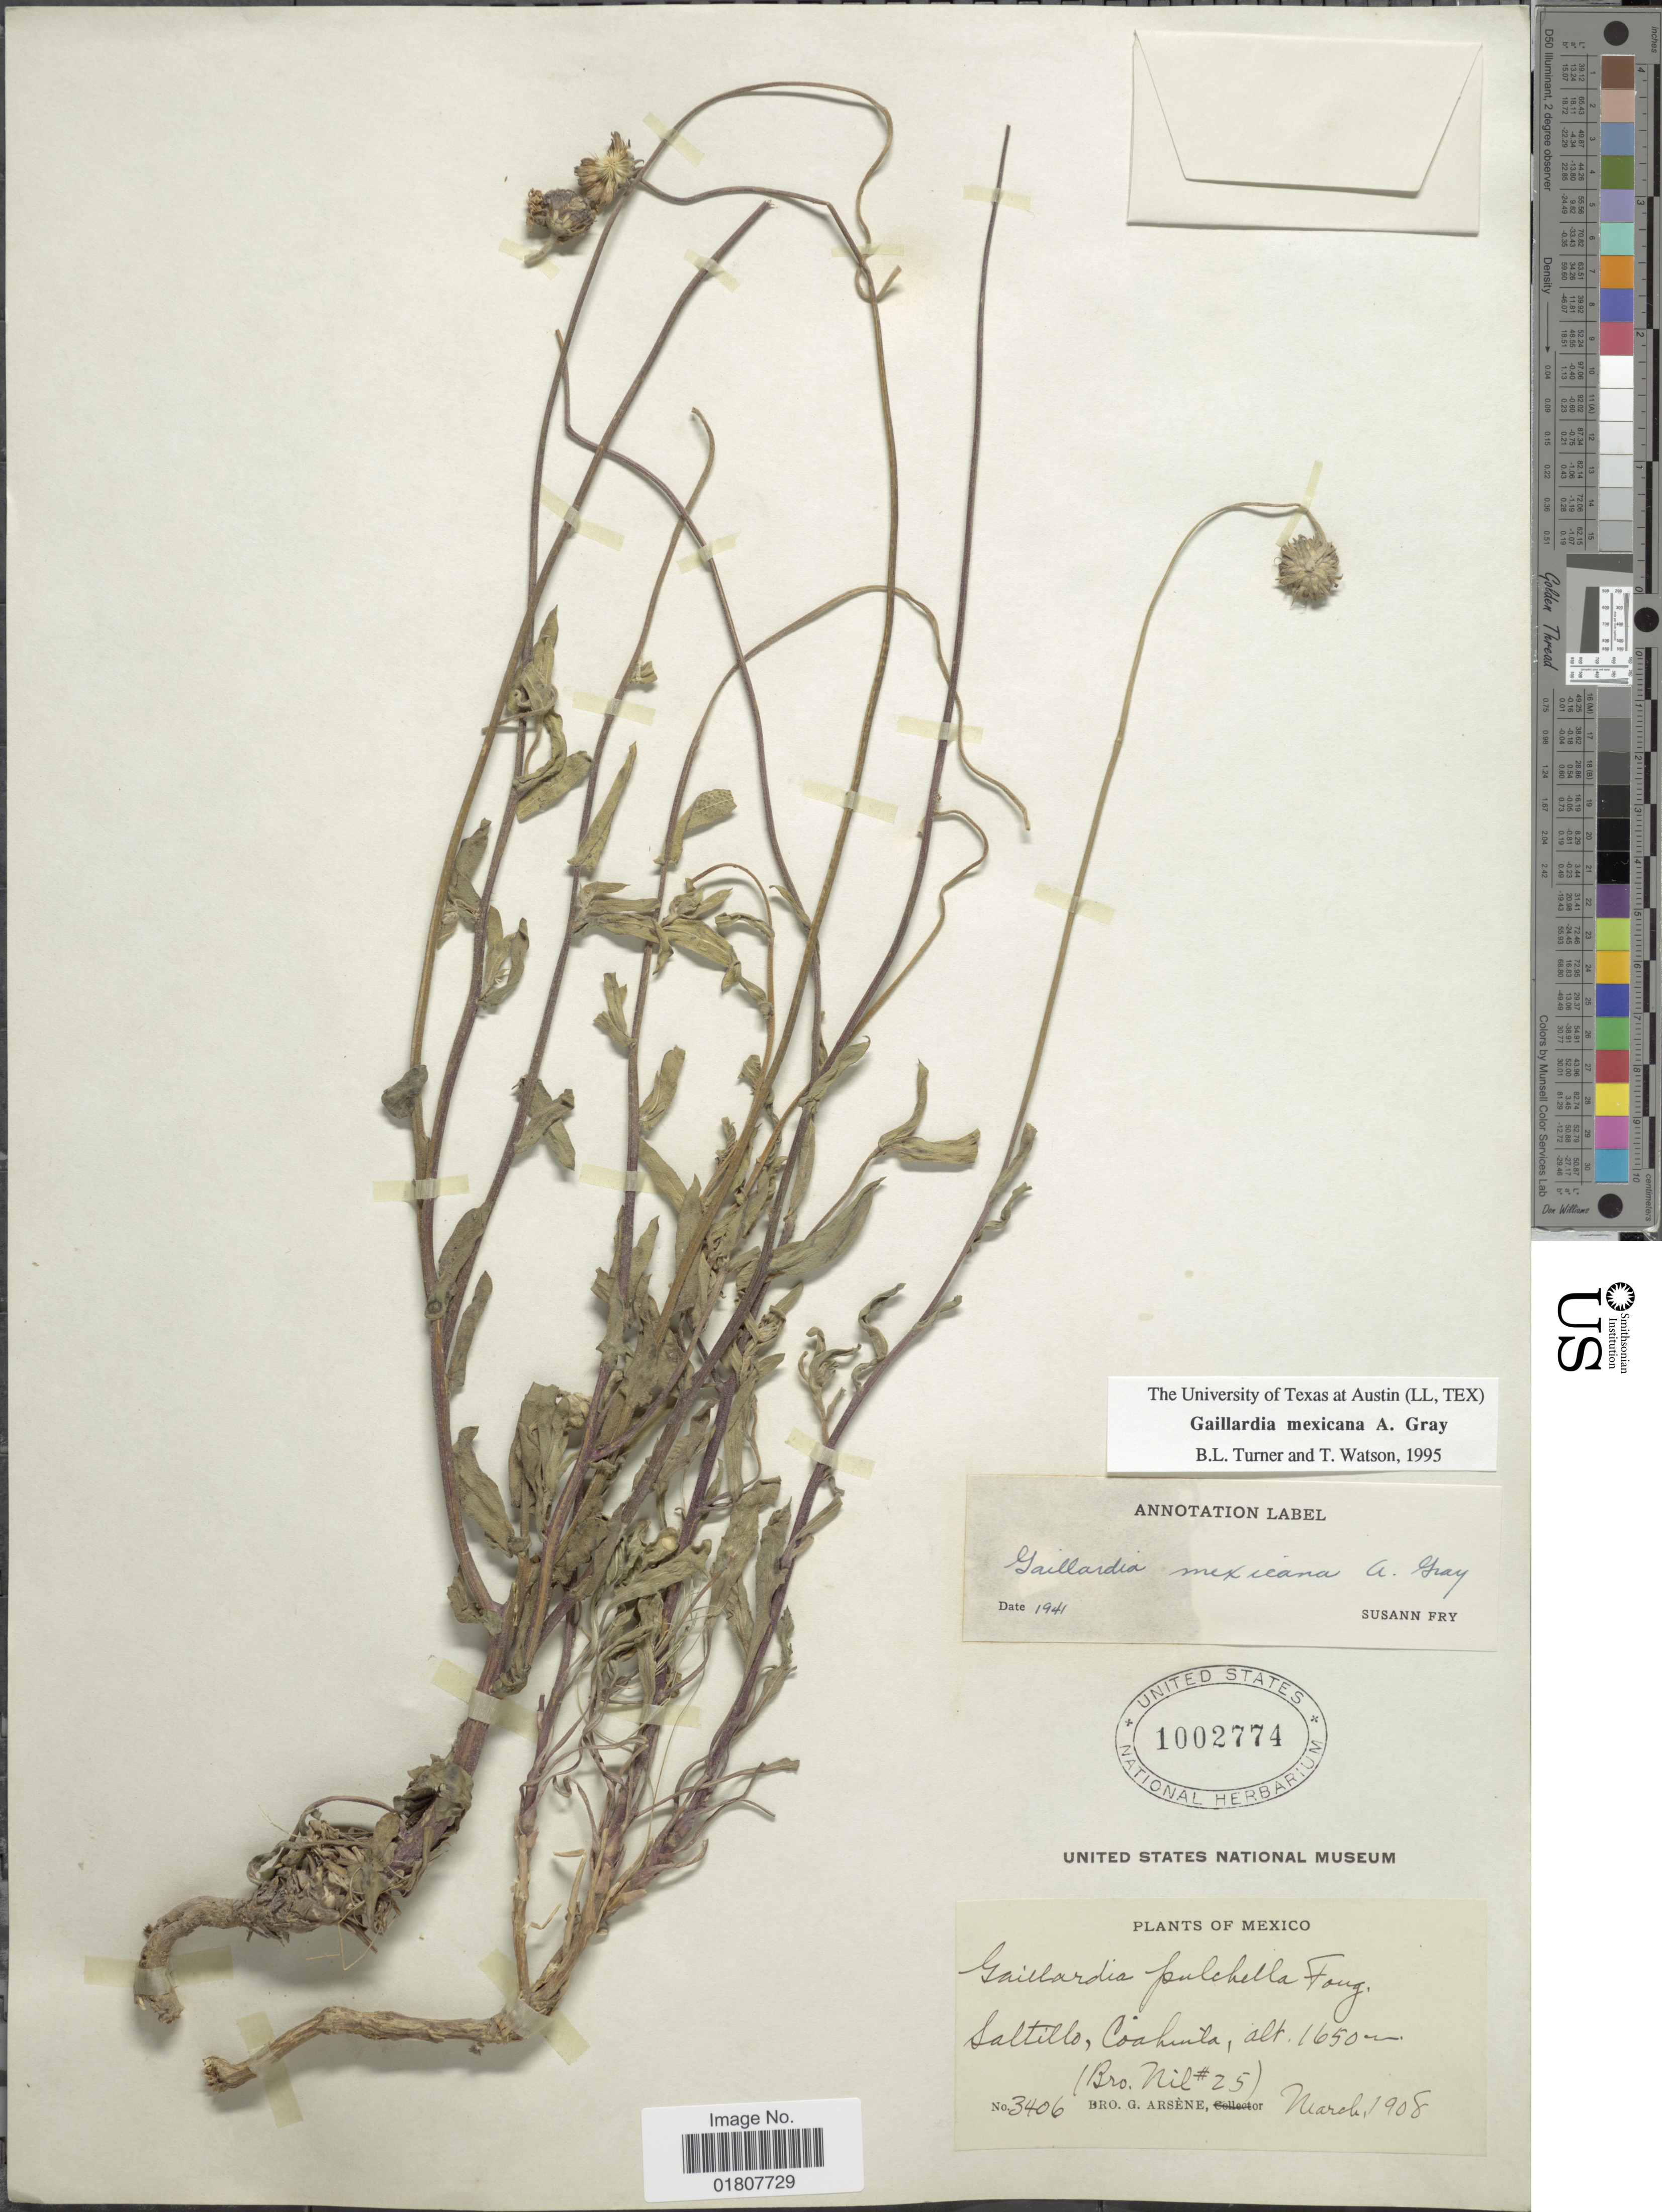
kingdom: Plantae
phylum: Tracheophyta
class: Magnoliopsida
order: Asterales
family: Asteraceae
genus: Gaillardia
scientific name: Gaillardia mexicana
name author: A. Gray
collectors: Bro. Nil & Bro. G. Arsène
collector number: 3406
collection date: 1908-03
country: Mexico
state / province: Coahuila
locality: Saltillo, Coahuila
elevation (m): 1650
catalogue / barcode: US 1002774